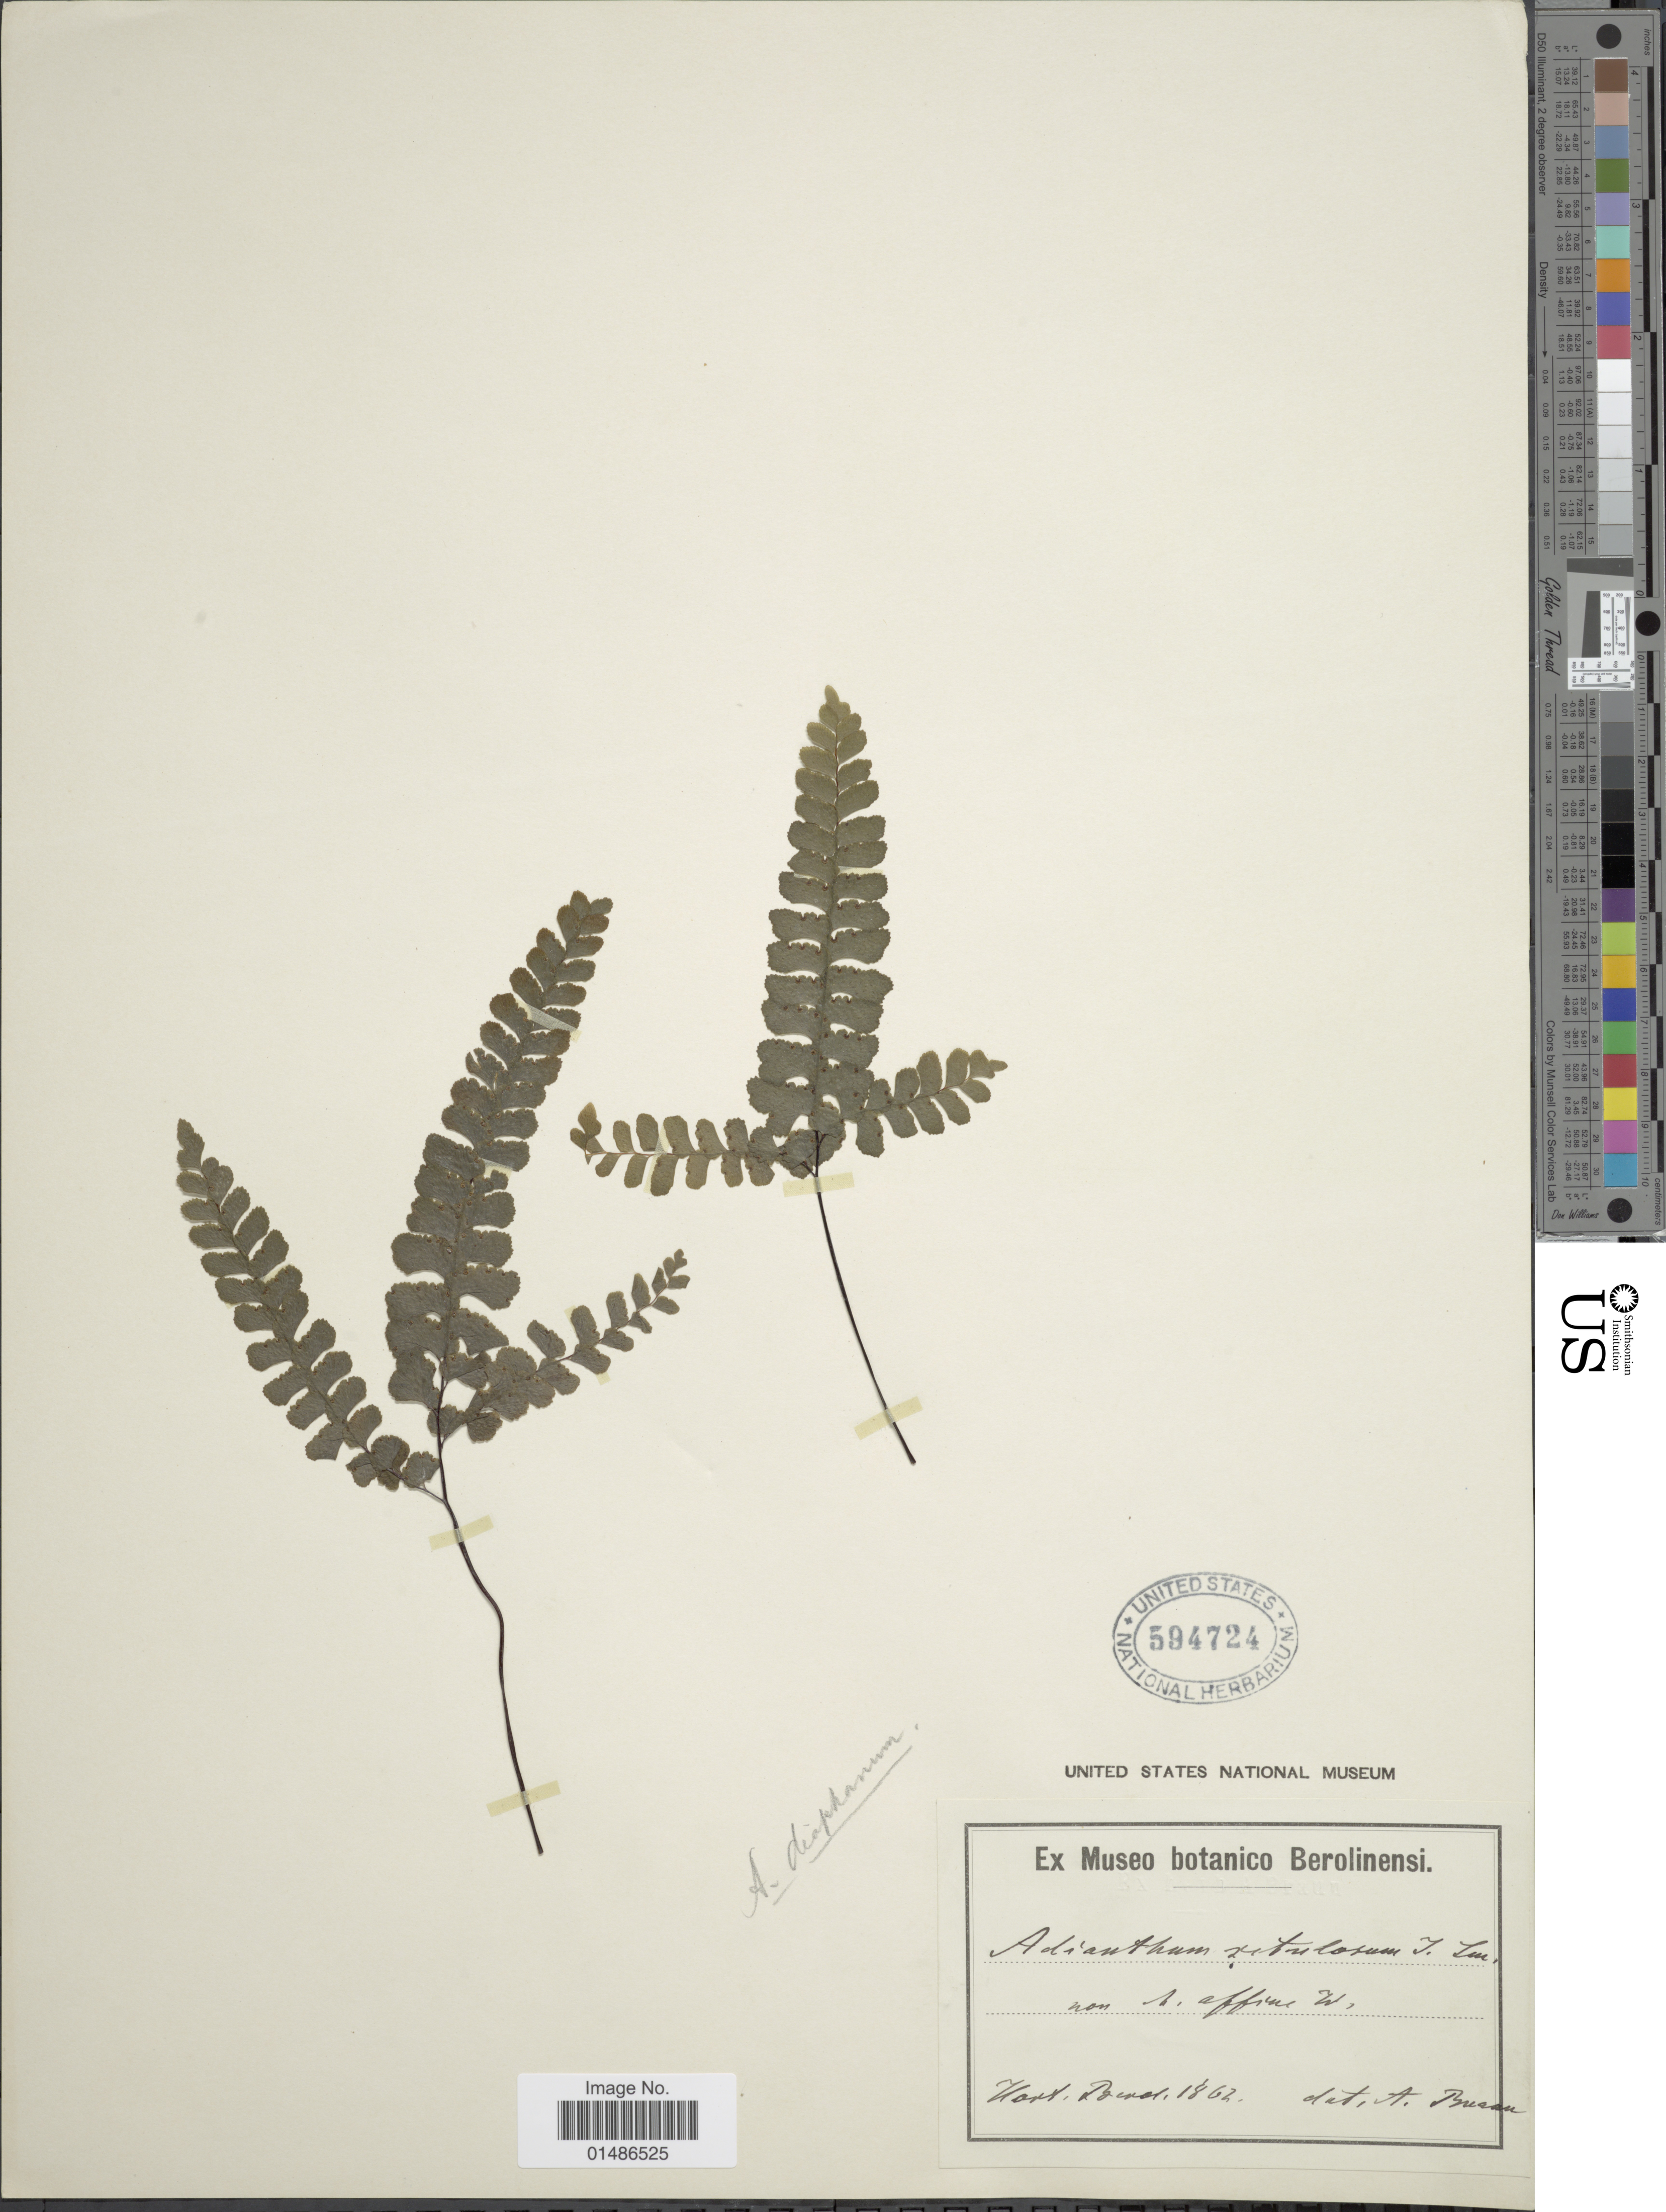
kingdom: Plantae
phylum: Tracheophyta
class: Polypodiopsida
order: Polypodiales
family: Pteridaceae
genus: Adiantum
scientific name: Adiantum diaphanum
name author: Blume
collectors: ex Museo Botanico Berolinensi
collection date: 1862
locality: Hort. Berol.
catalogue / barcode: US 594724